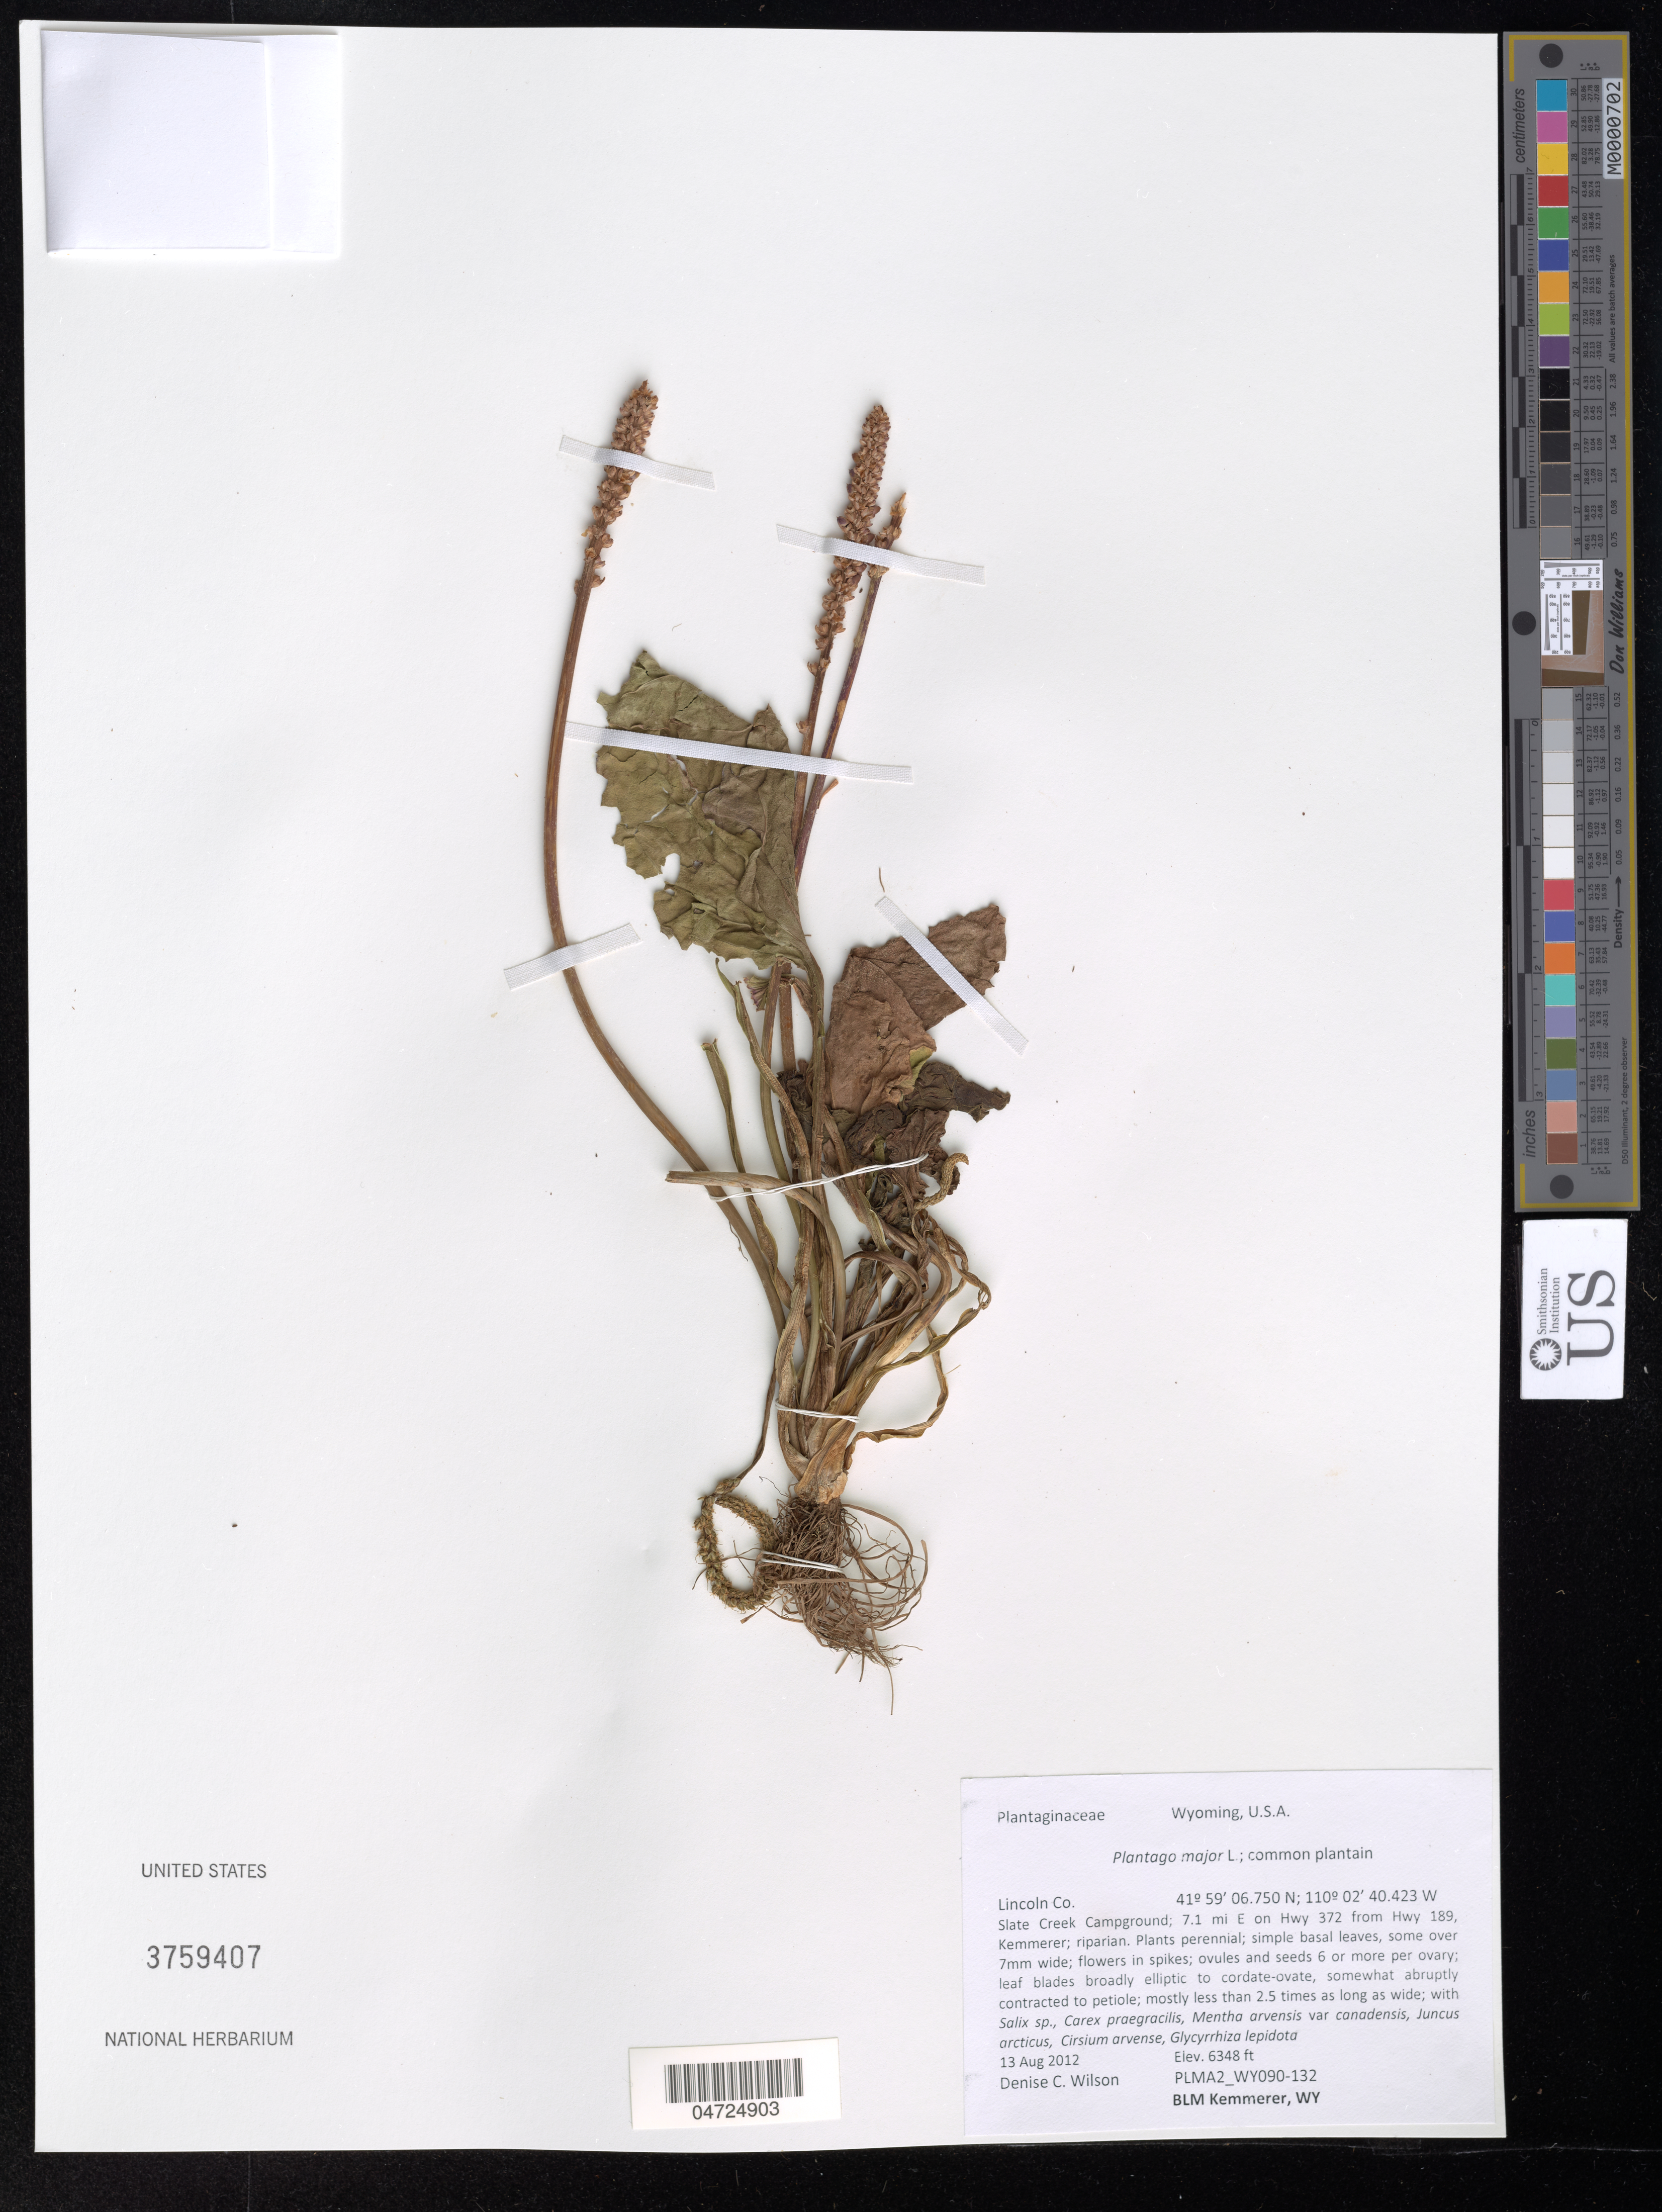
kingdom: Plantae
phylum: Tracheophyta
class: Magnoliopsida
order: Lamiales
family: Plantaginaceae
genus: Plantago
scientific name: Plantago major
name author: L.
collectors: D. Wilson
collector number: PLMA2_WY090-132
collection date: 2012-08-13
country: United States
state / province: Wyoming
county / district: Lincoln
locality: Lincoln Co. Slate Creek Campground; 7.1 mi E on Hwy 372 from Hwy 189, Kemmerer.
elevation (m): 1935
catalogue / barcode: US 3759407